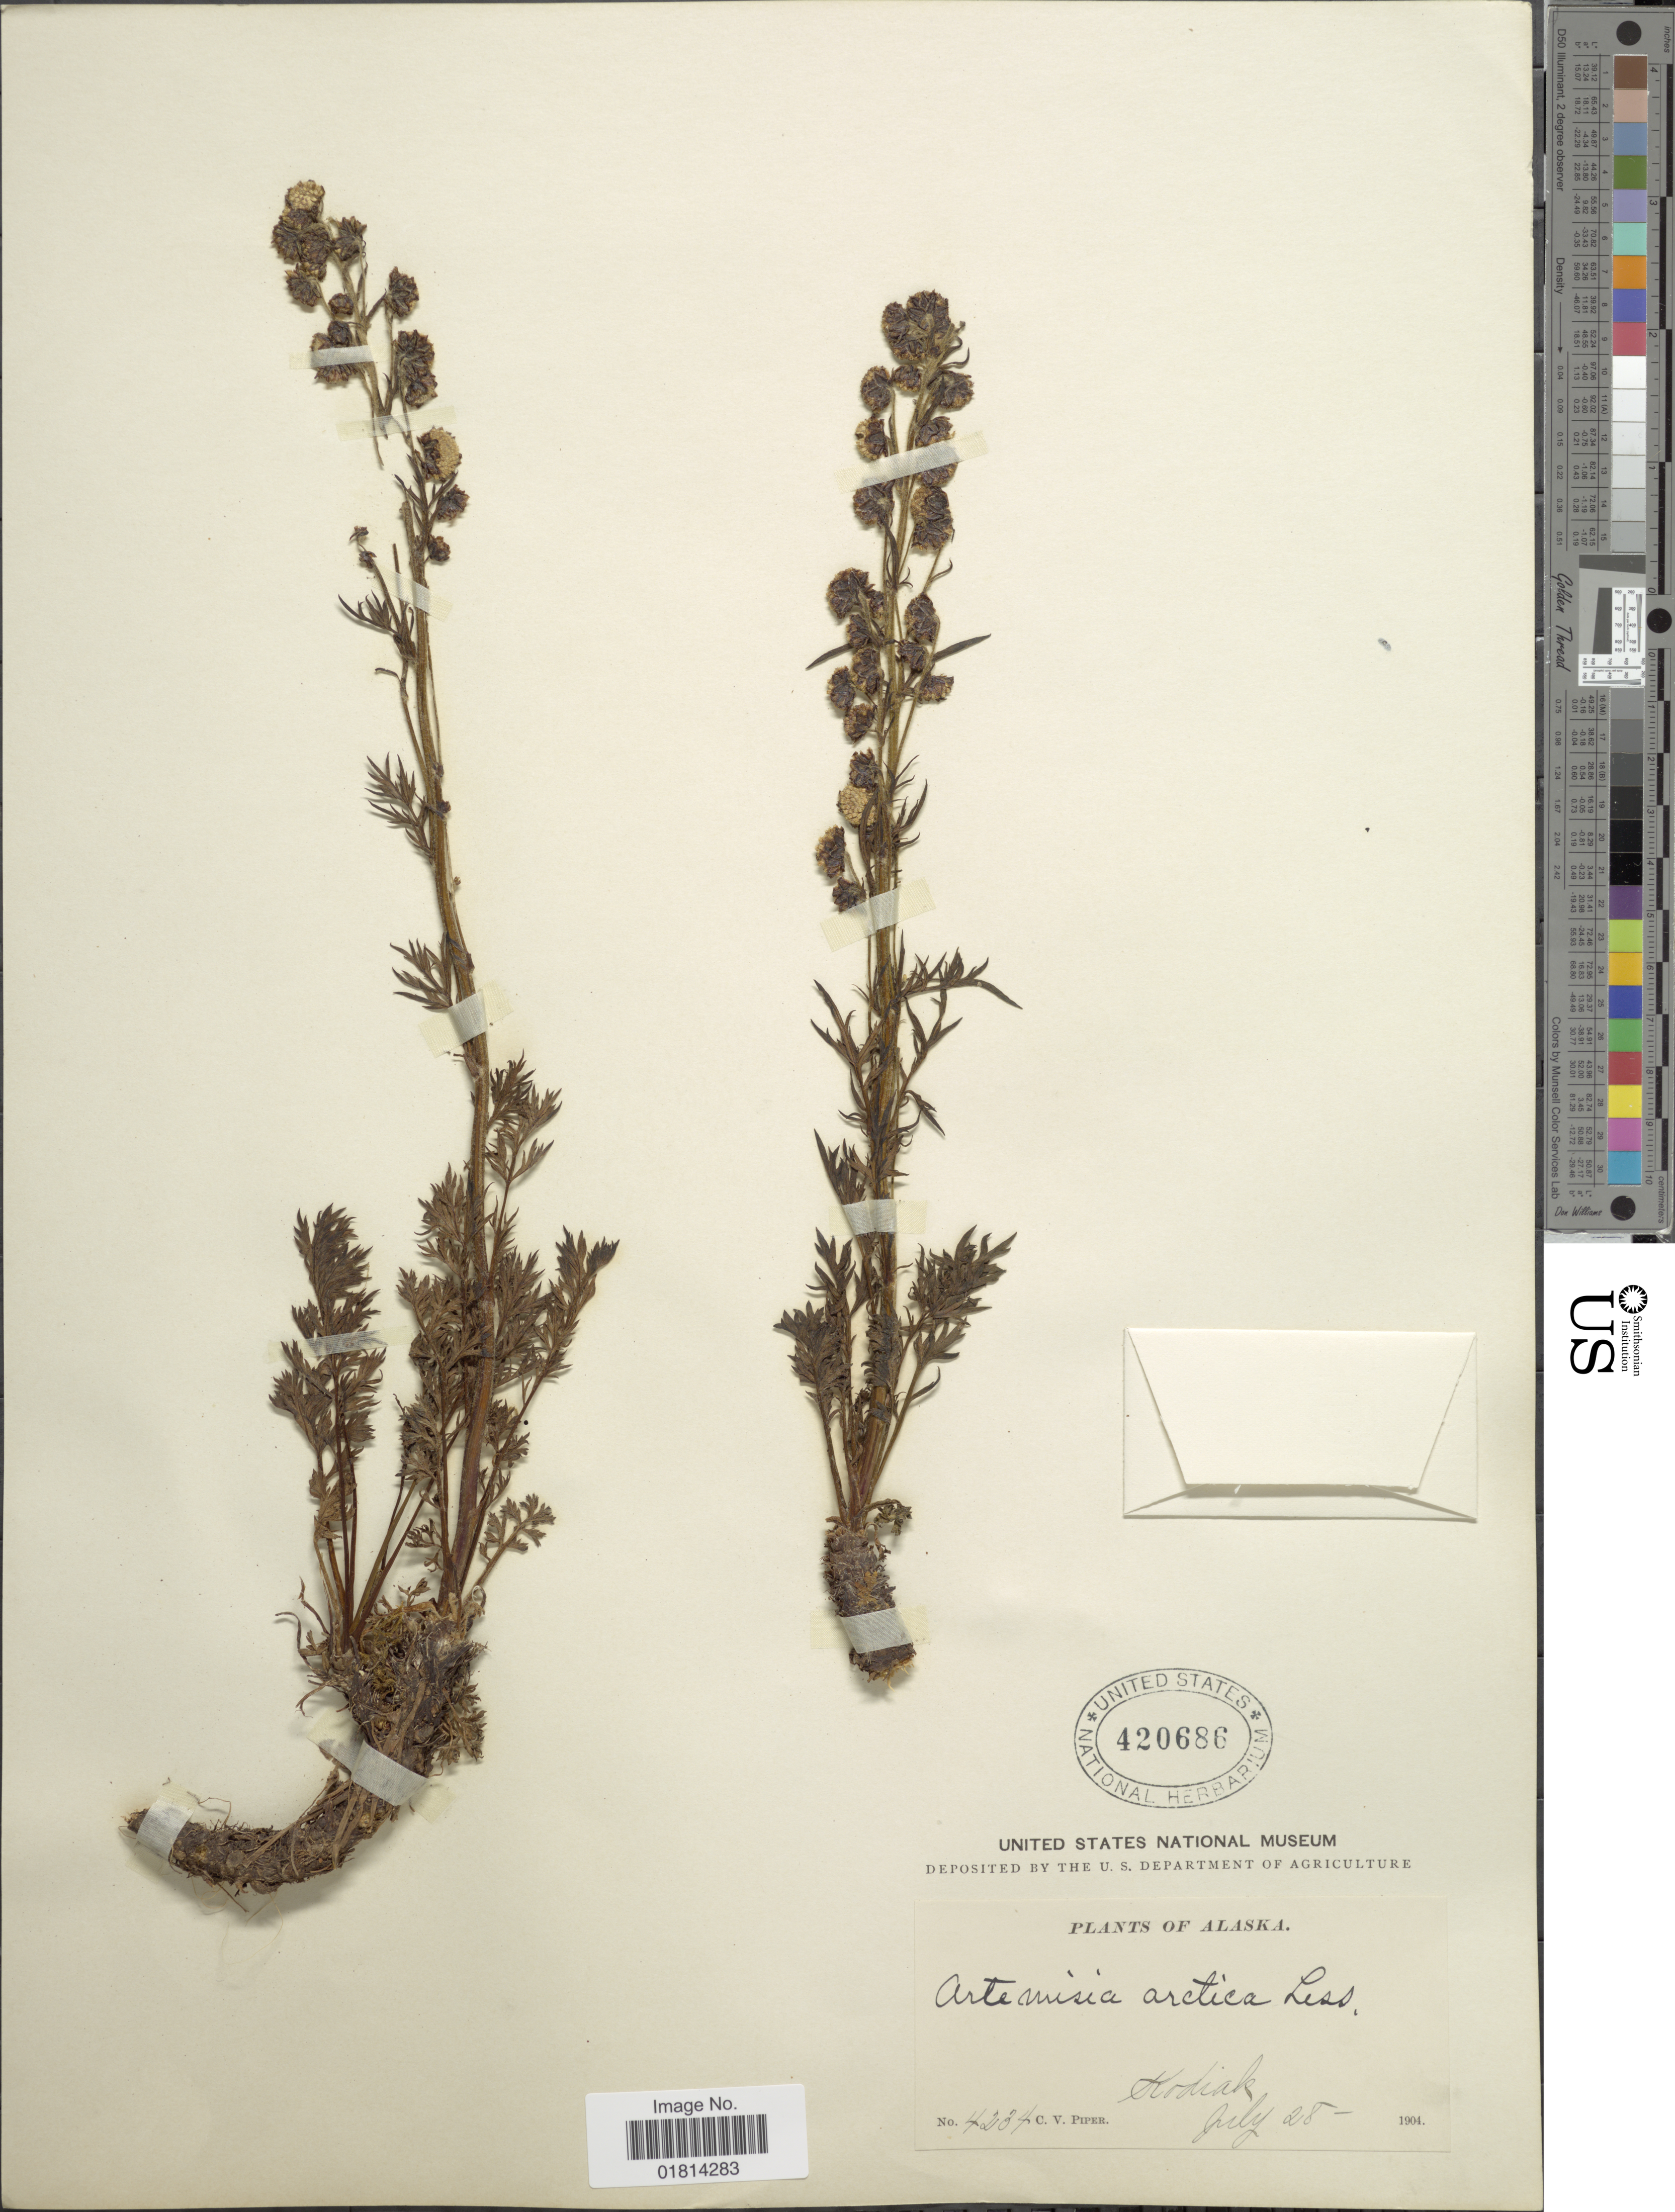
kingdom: Plantae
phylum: Tracheophyta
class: Magnoliopsida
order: Asterales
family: Asteraceae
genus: Artemisia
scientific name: Artemisia arctica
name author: Less.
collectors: C. V. Piper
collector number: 4234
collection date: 1904-07-28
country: United States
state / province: Alaska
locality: Kodiak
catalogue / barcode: US 420686